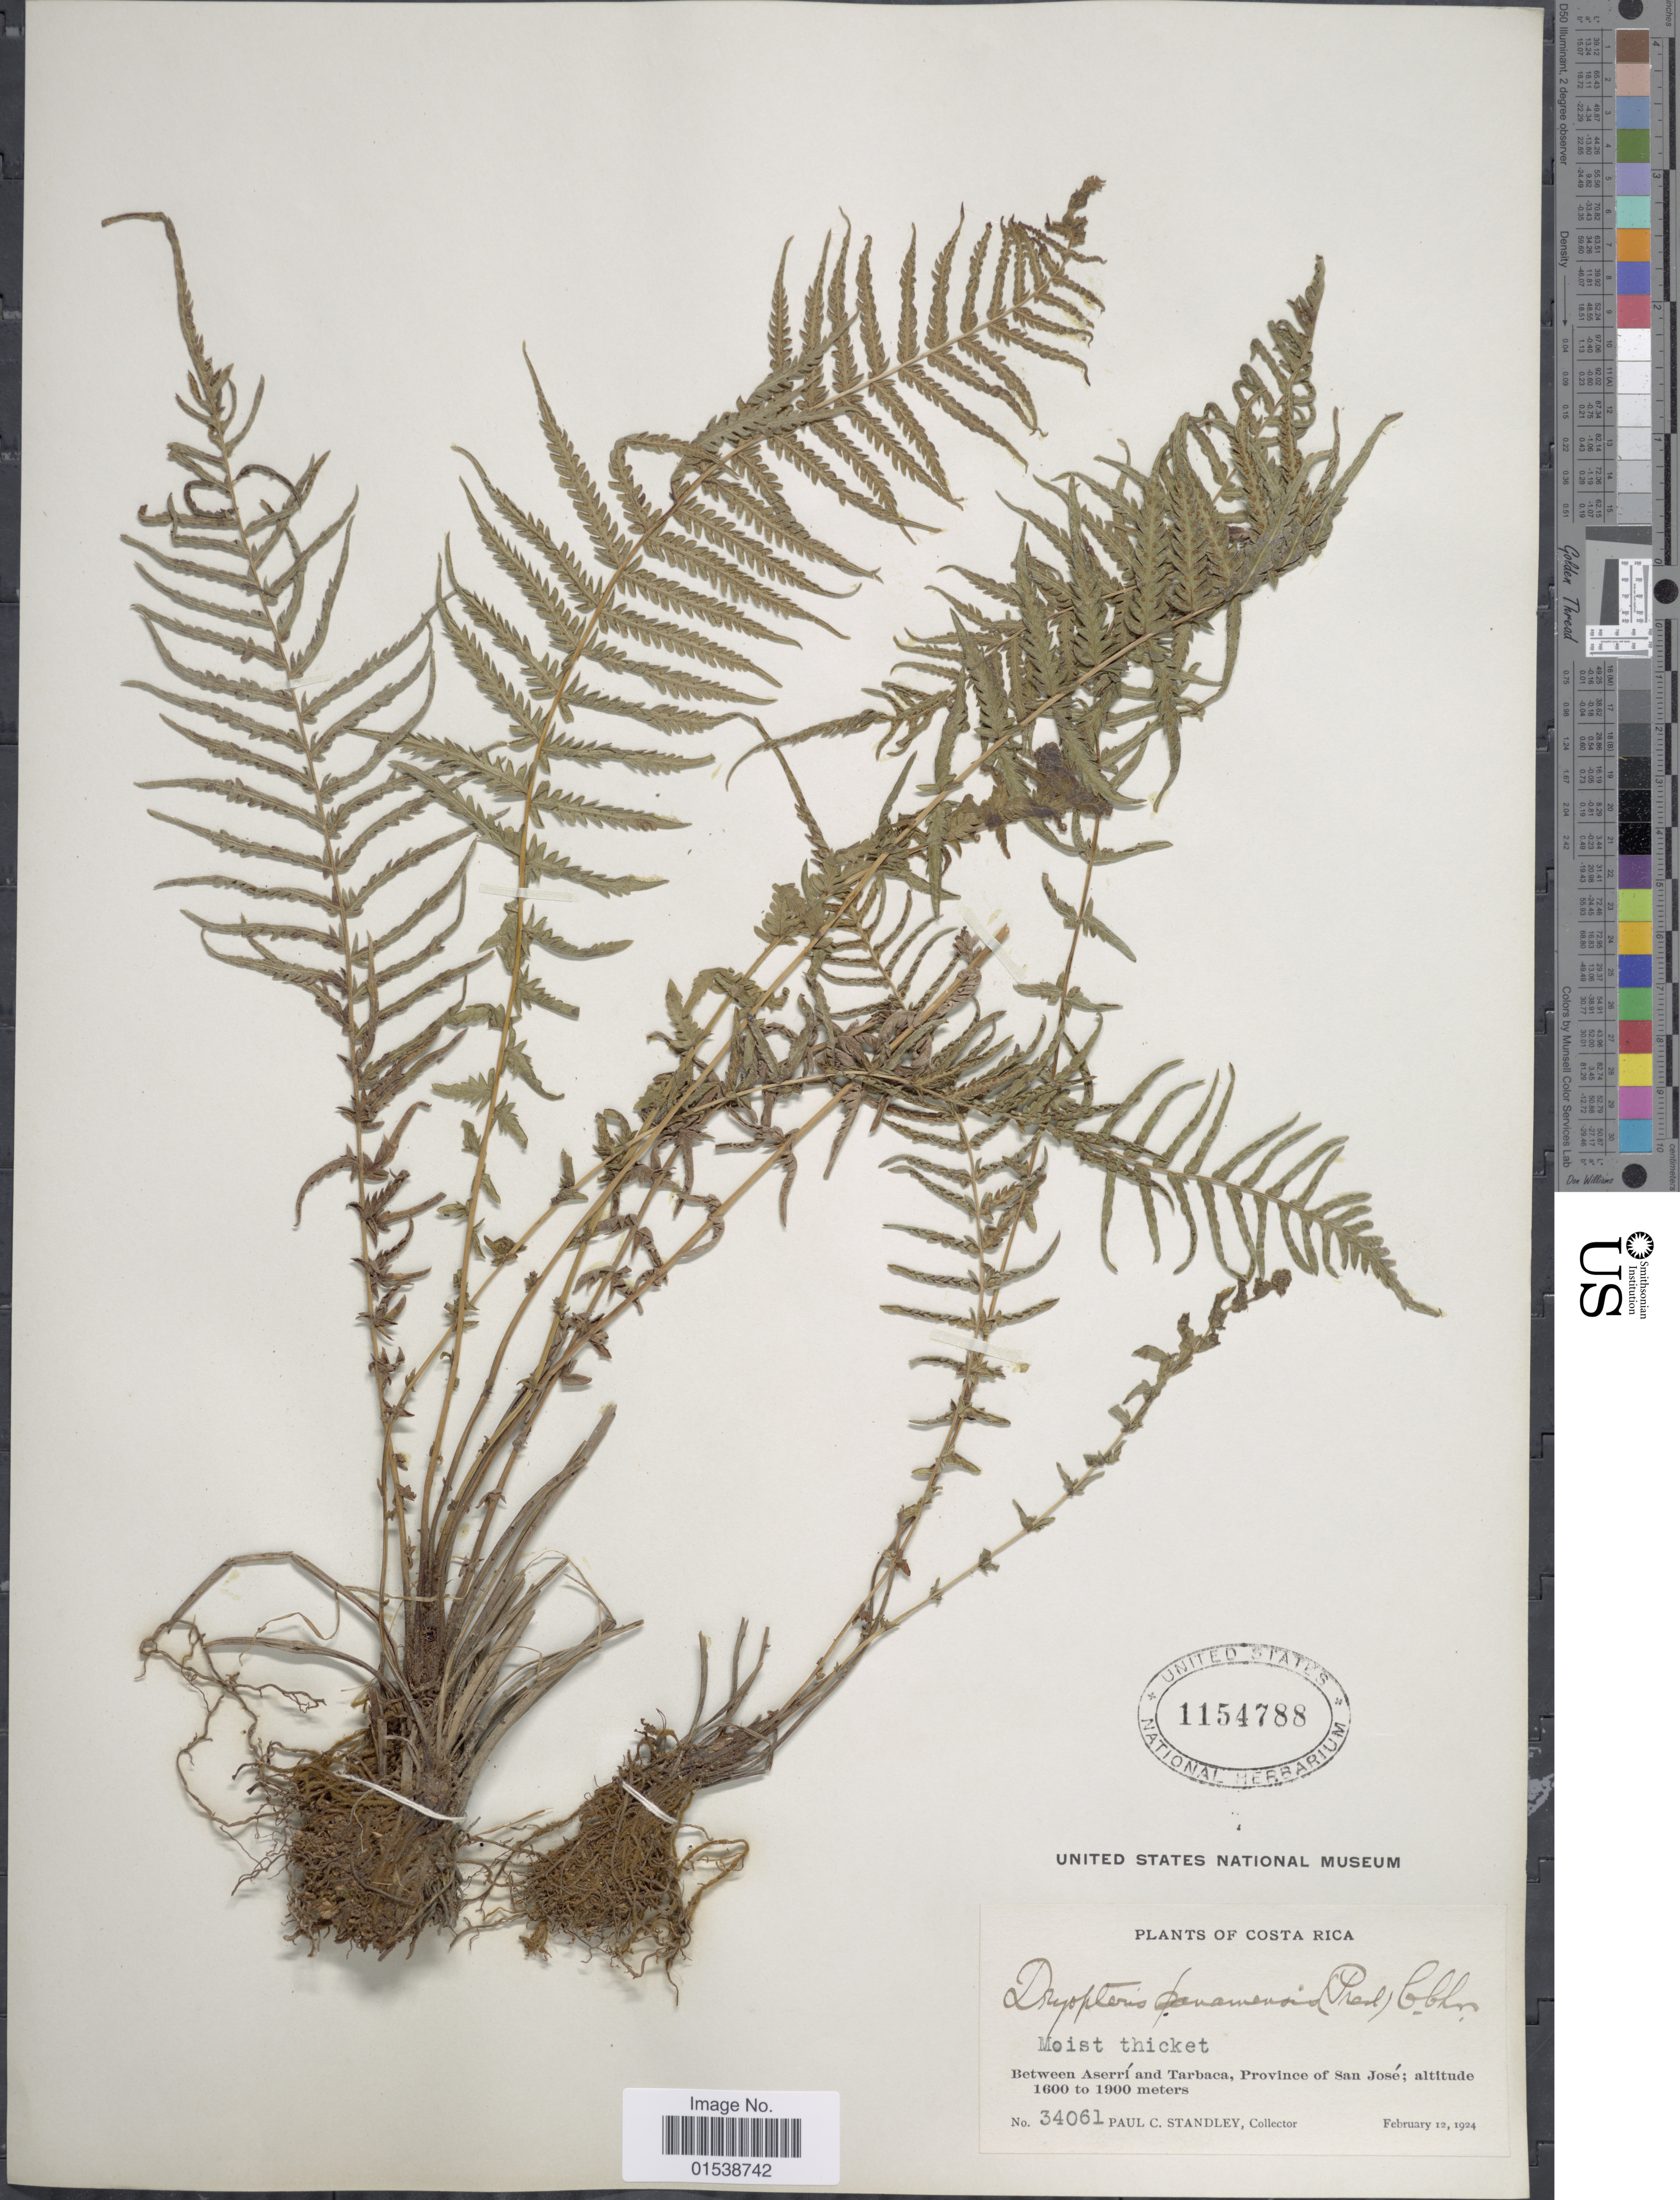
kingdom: Plantae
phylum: Tracheophyta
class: Polypodiopsida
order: Polypodiales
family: Thelypteridaceae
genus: Amauropelta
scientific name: Amauropelta resinifera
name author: (Desv.) Pic. Serm.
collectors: P. C. Standley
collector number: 34061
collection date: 1924-02-12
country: Costa Rica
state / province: San José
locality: Between Aserri and Tarbaca, Province of San Jose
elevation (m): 1600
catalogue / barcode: US 1154788